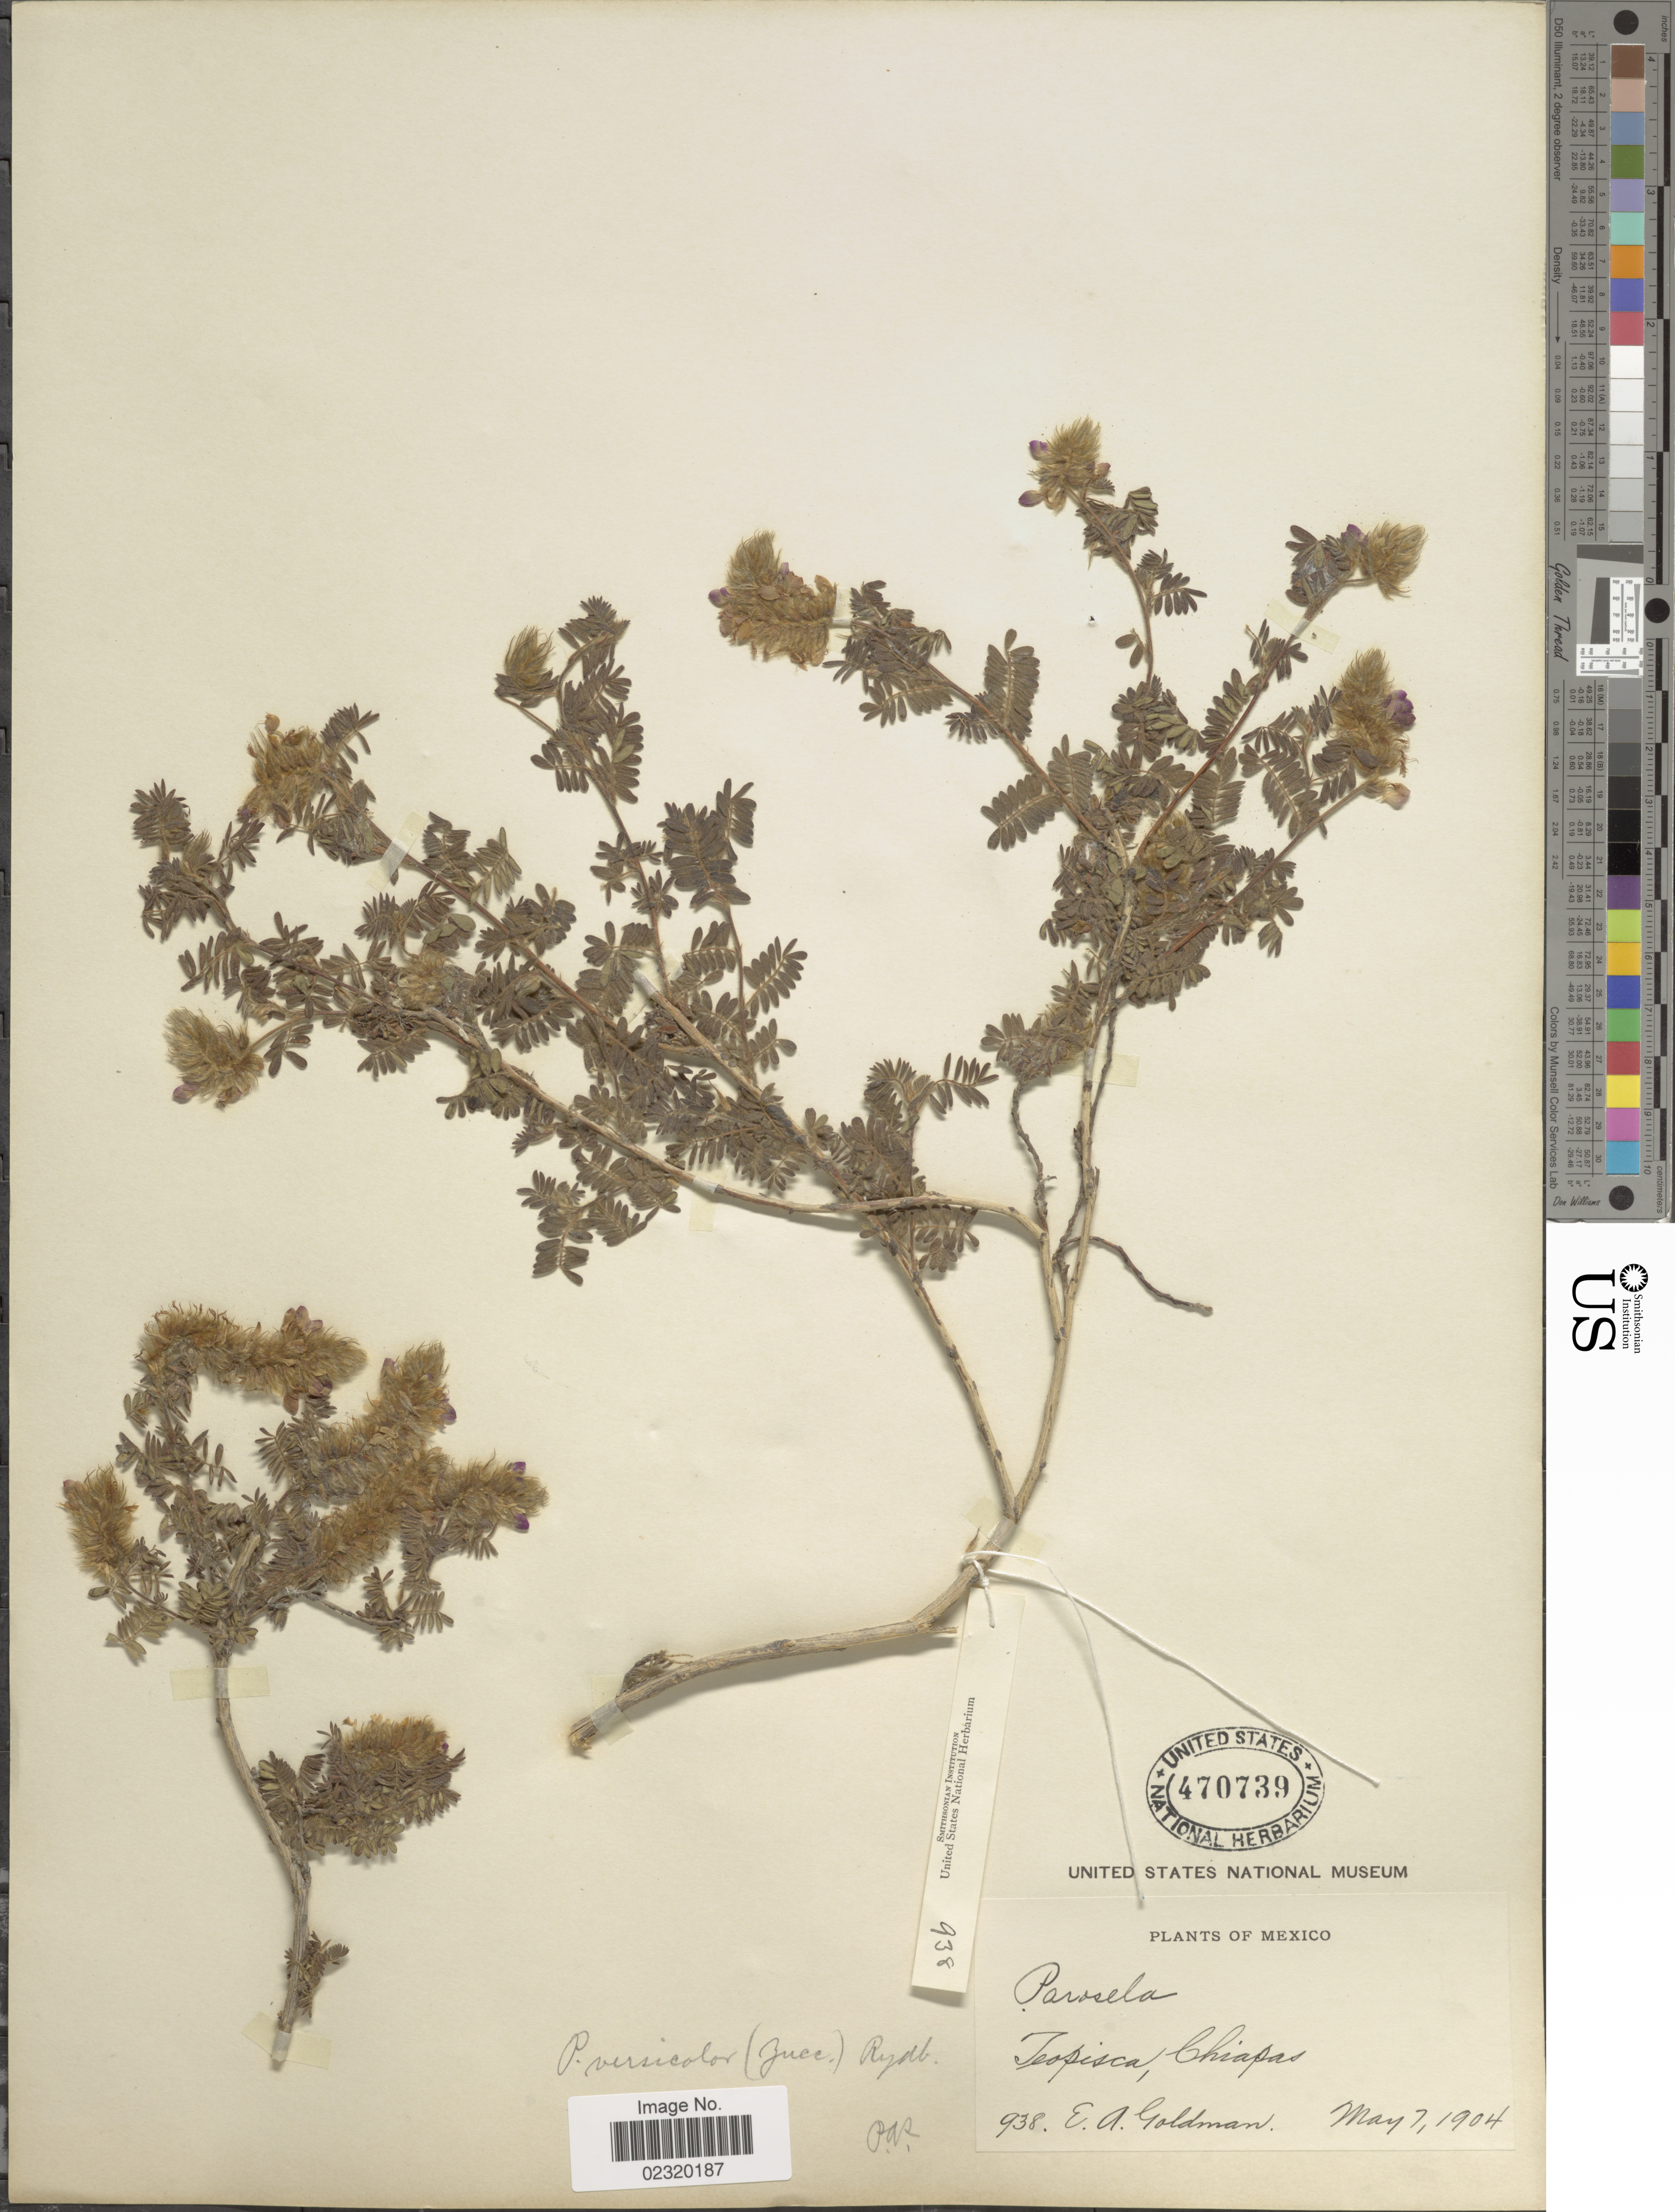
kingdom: Plantae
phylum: Tracheophyta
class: Magnoliopsida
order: Fabales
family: Fabaceae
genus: Dalea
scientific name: Dalea versicolor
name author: Zucc.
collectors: E. A. Goldman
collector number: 938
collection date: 1904-05-07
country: Mexico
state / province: Chiapas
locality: Teopisca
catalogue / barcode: US 470739